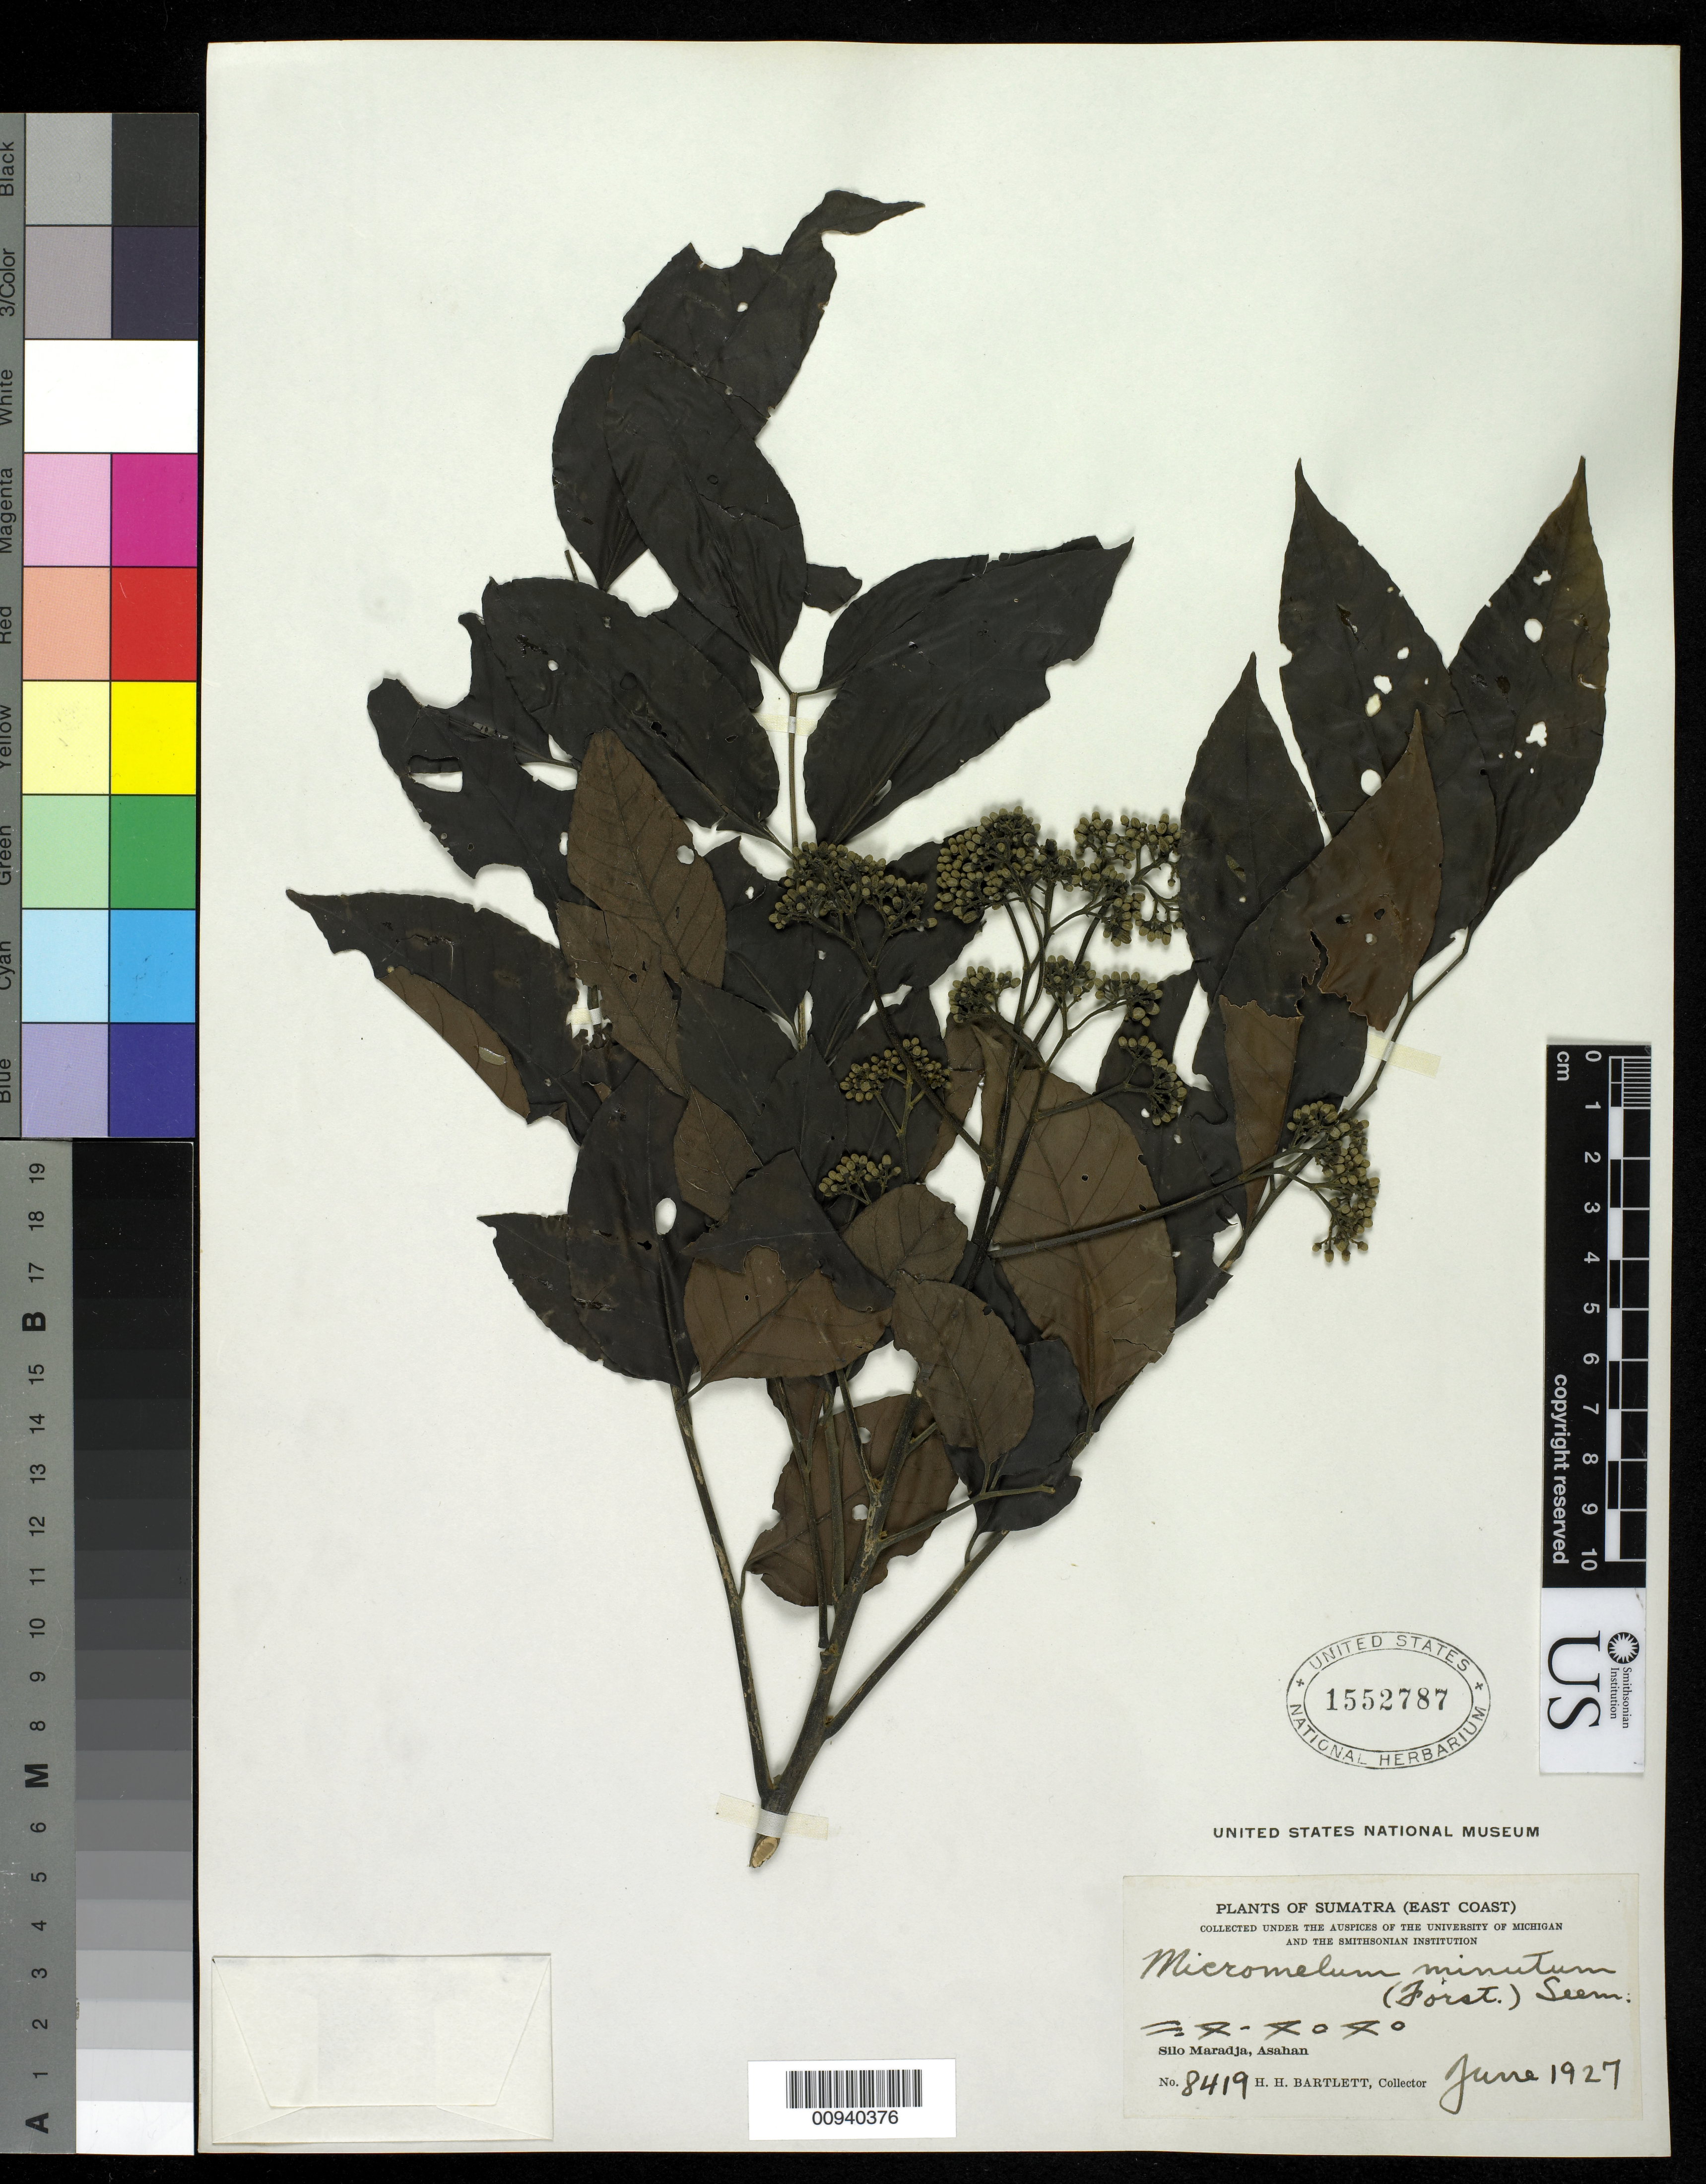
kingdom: Plantae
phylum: Tracheophyta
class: Magnoliopsida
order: Sapindales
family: Rutaceae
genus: Micromelum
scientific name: Micromelum minutum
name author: (G. Forst.) Wight & Arn.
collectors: H. H. Bartlett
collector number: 8419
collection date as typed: Jun 1927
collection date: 1927-06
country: Indonesia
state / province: Sumatra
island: Sumatra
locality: Silo Maradja, Asahan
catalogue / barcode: US 1552787